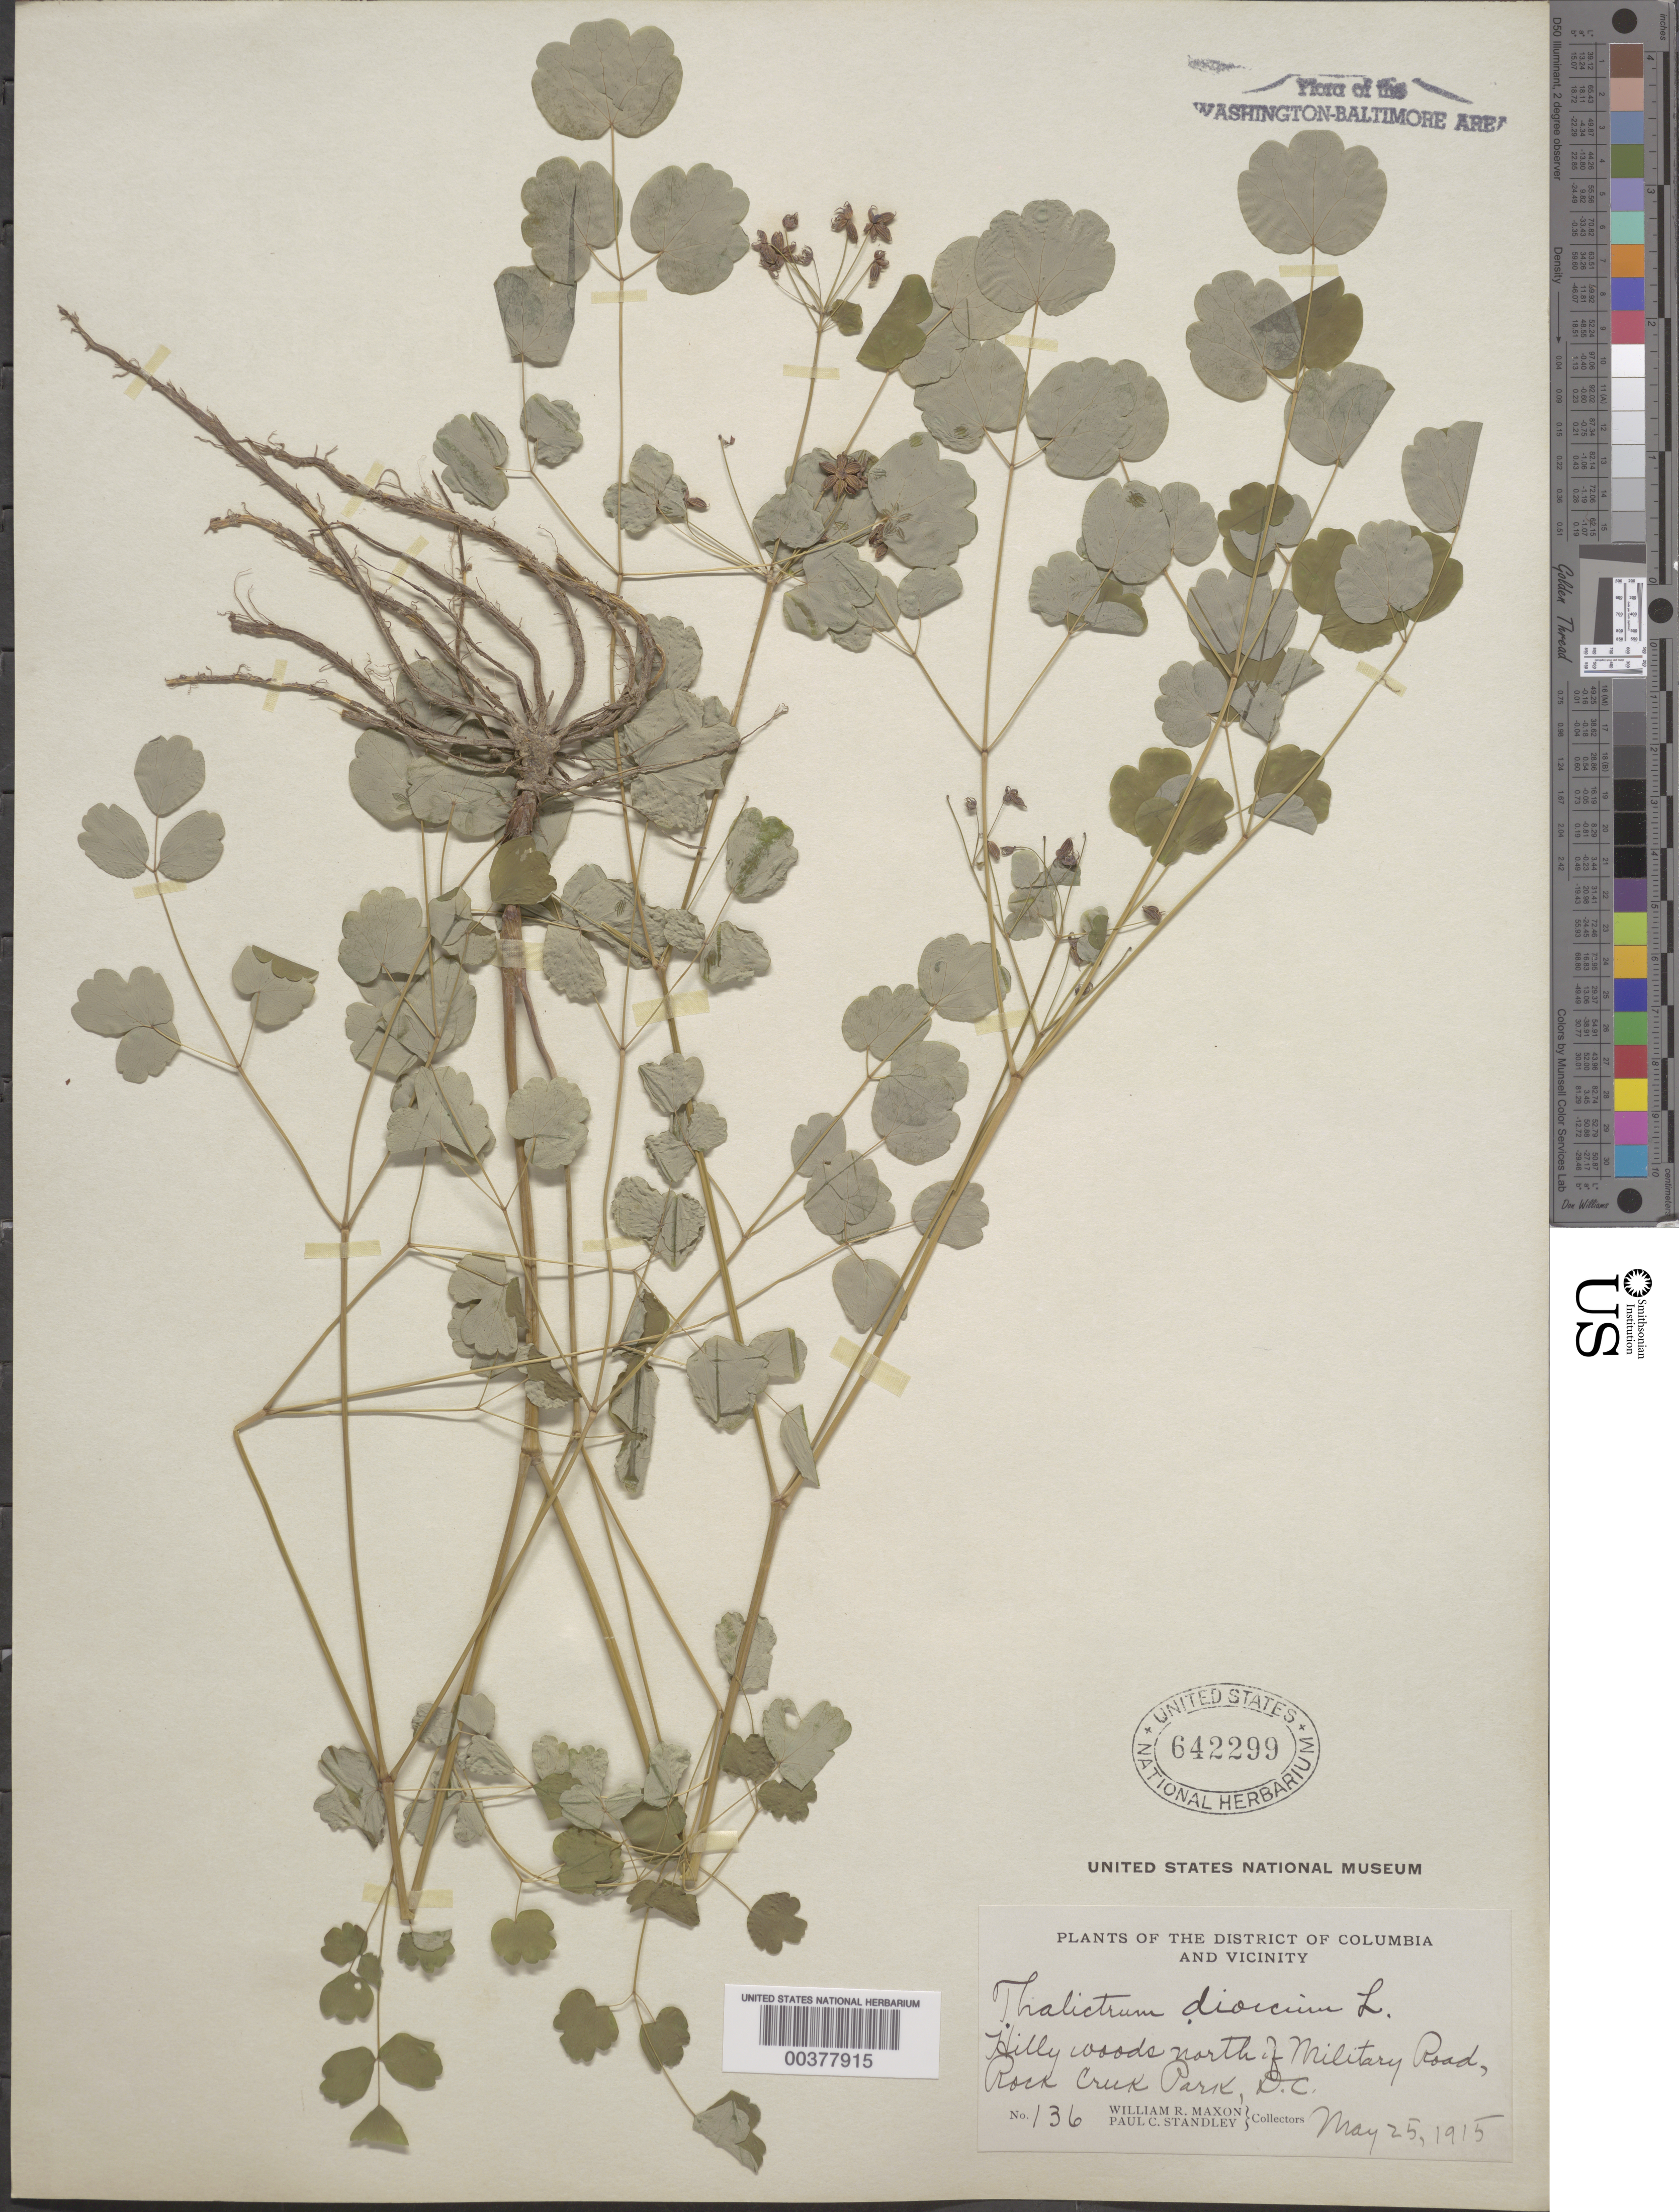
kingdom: Plantae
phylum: Tracheophyta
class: Magnoliopsida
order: Ranunculales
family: Ranunculaceae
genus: Thalictrum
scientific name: Thalictrum dioicum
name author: L.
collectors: W. R. Maxon & P. C. Standley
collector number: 136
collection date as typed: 25 May 1915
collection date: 1915-05-25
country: United States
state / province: District of Columbia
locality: Rock Creek Park north of Military Rd. Rock Creek Park and Vicinity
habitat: Hilly woods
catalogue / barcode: US 642299